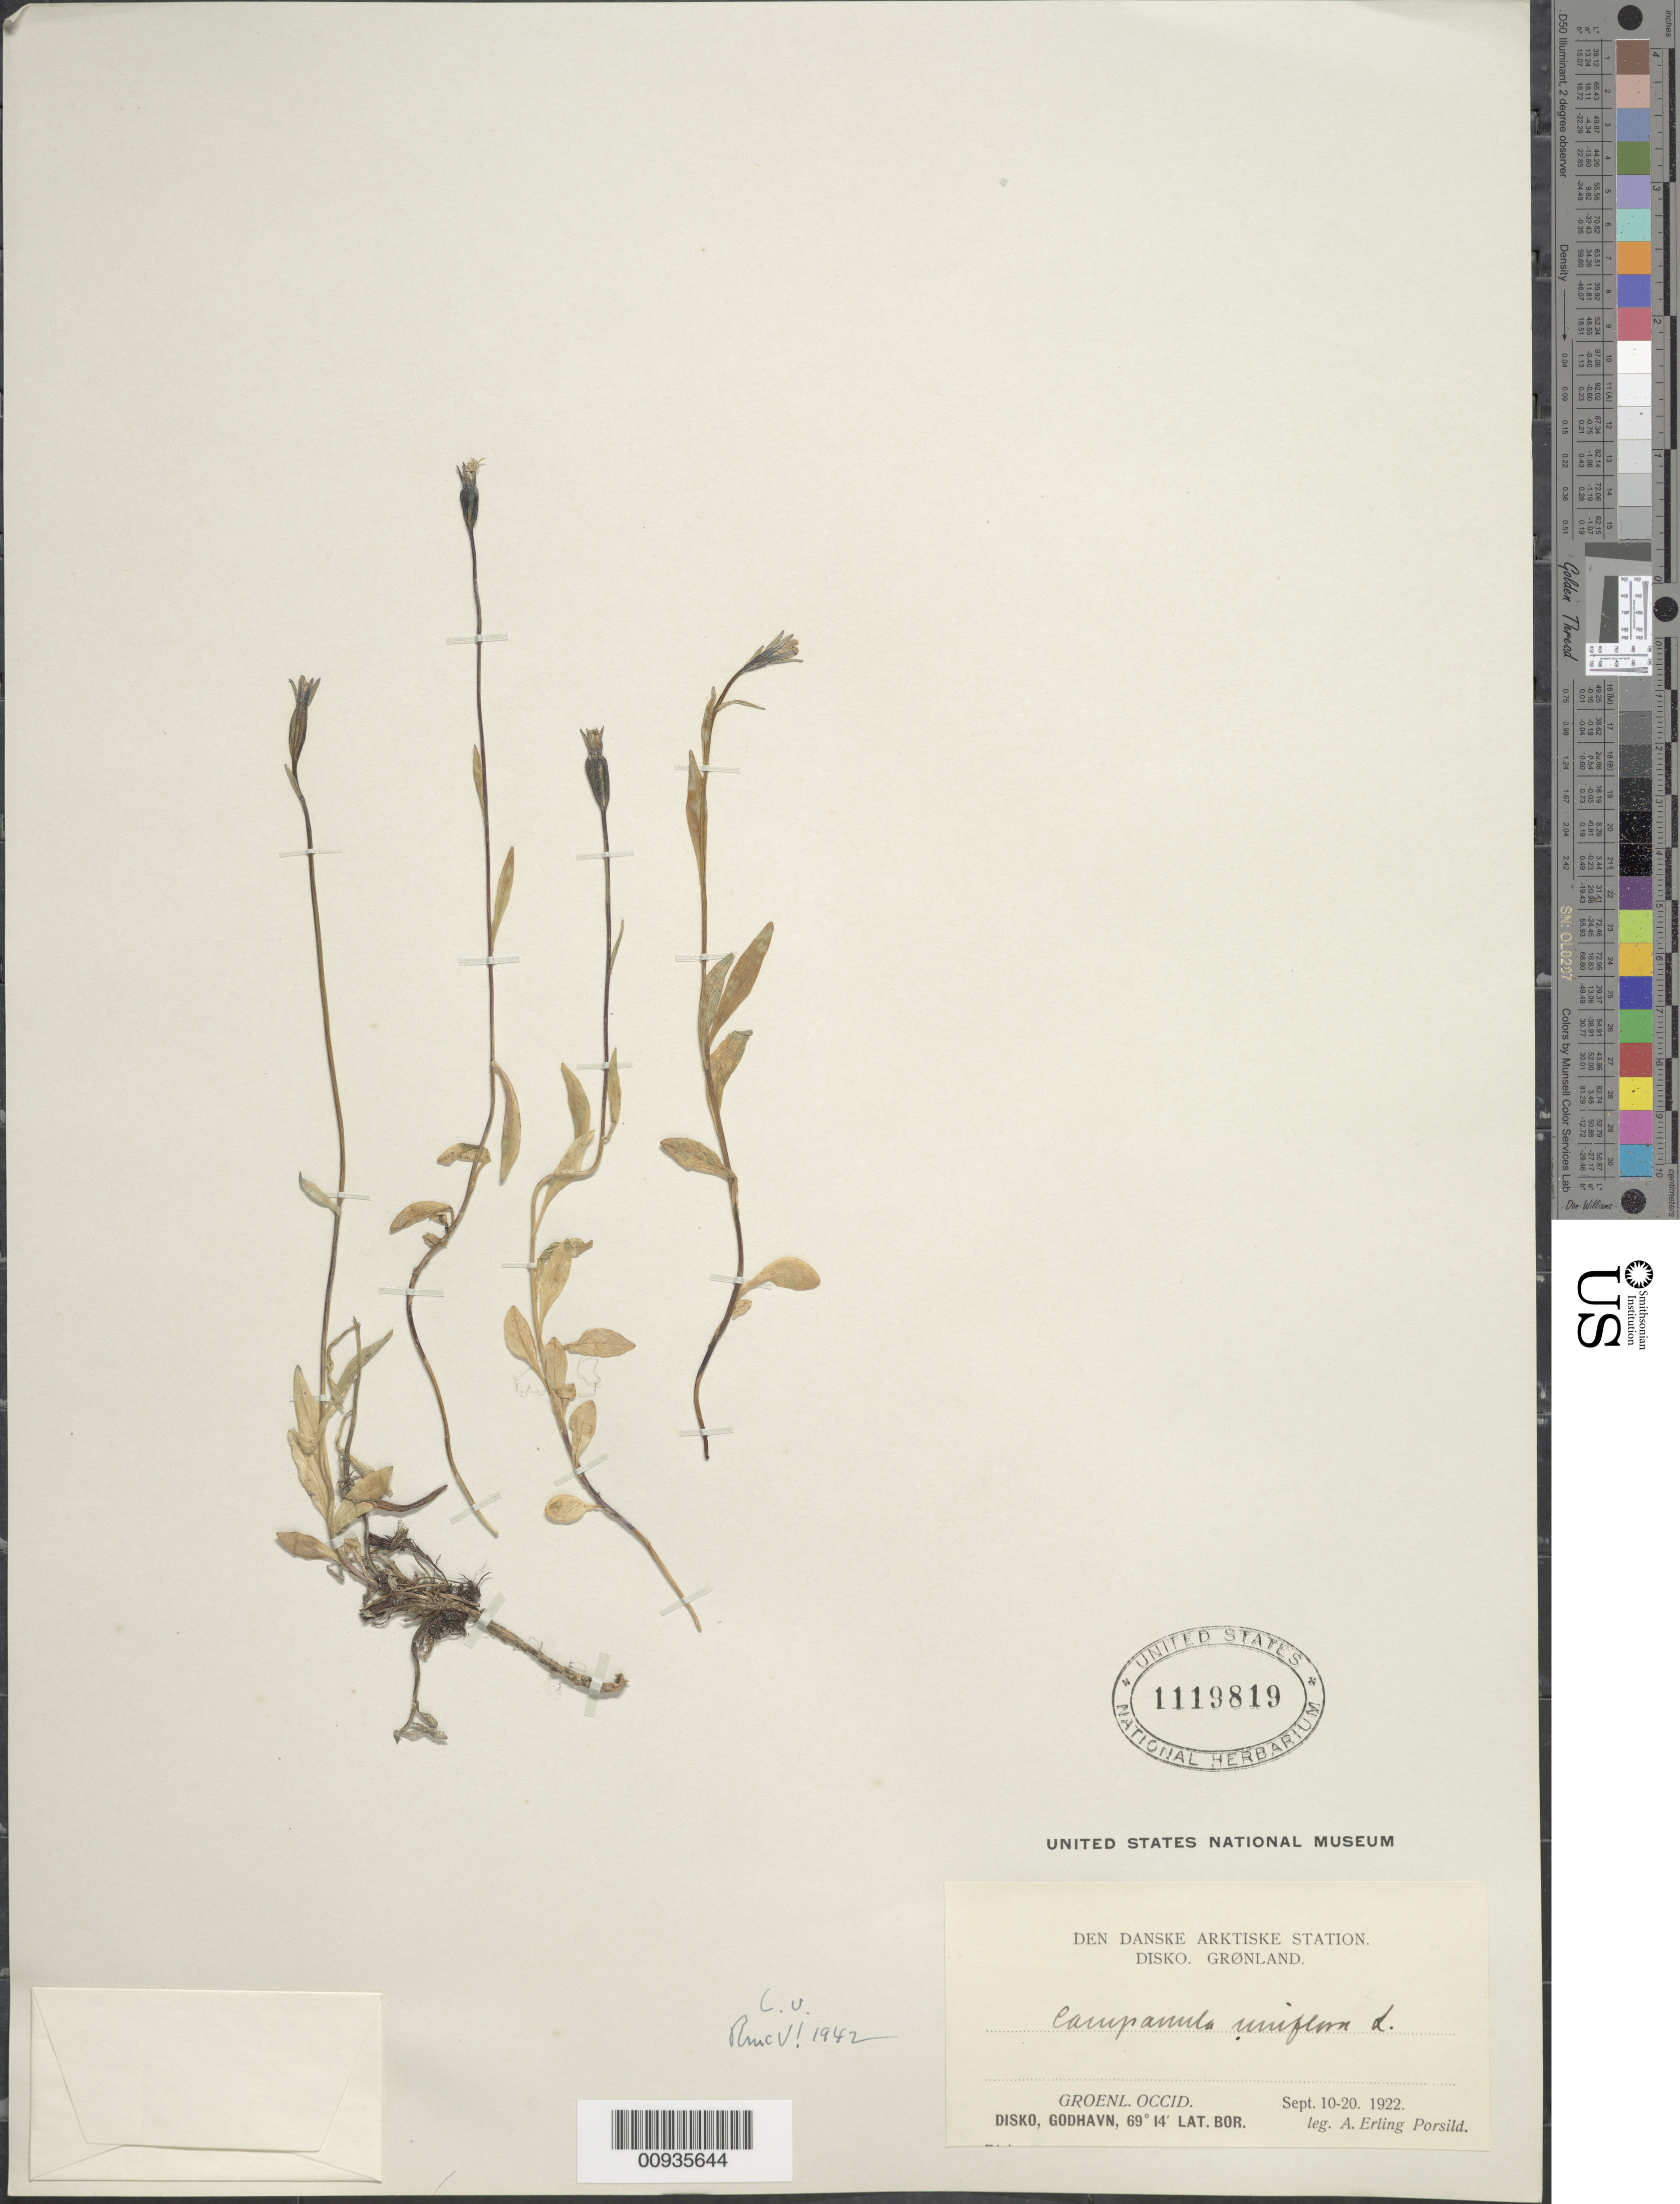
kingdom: Plantae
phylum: Tracheophyta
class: Magnoliopsida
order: Asterales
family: Campanulaceae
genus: Campanula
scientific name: Campanula uniflora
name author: L.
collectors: A. E. Porsild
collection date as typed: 10 Sep 1922 to 20 Sep 1922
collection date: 1922-09-10/1922-09-20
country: Greenland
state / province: Vestgrønland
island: Disko Island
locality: Disko, Godhaven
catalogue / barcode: US 1119819